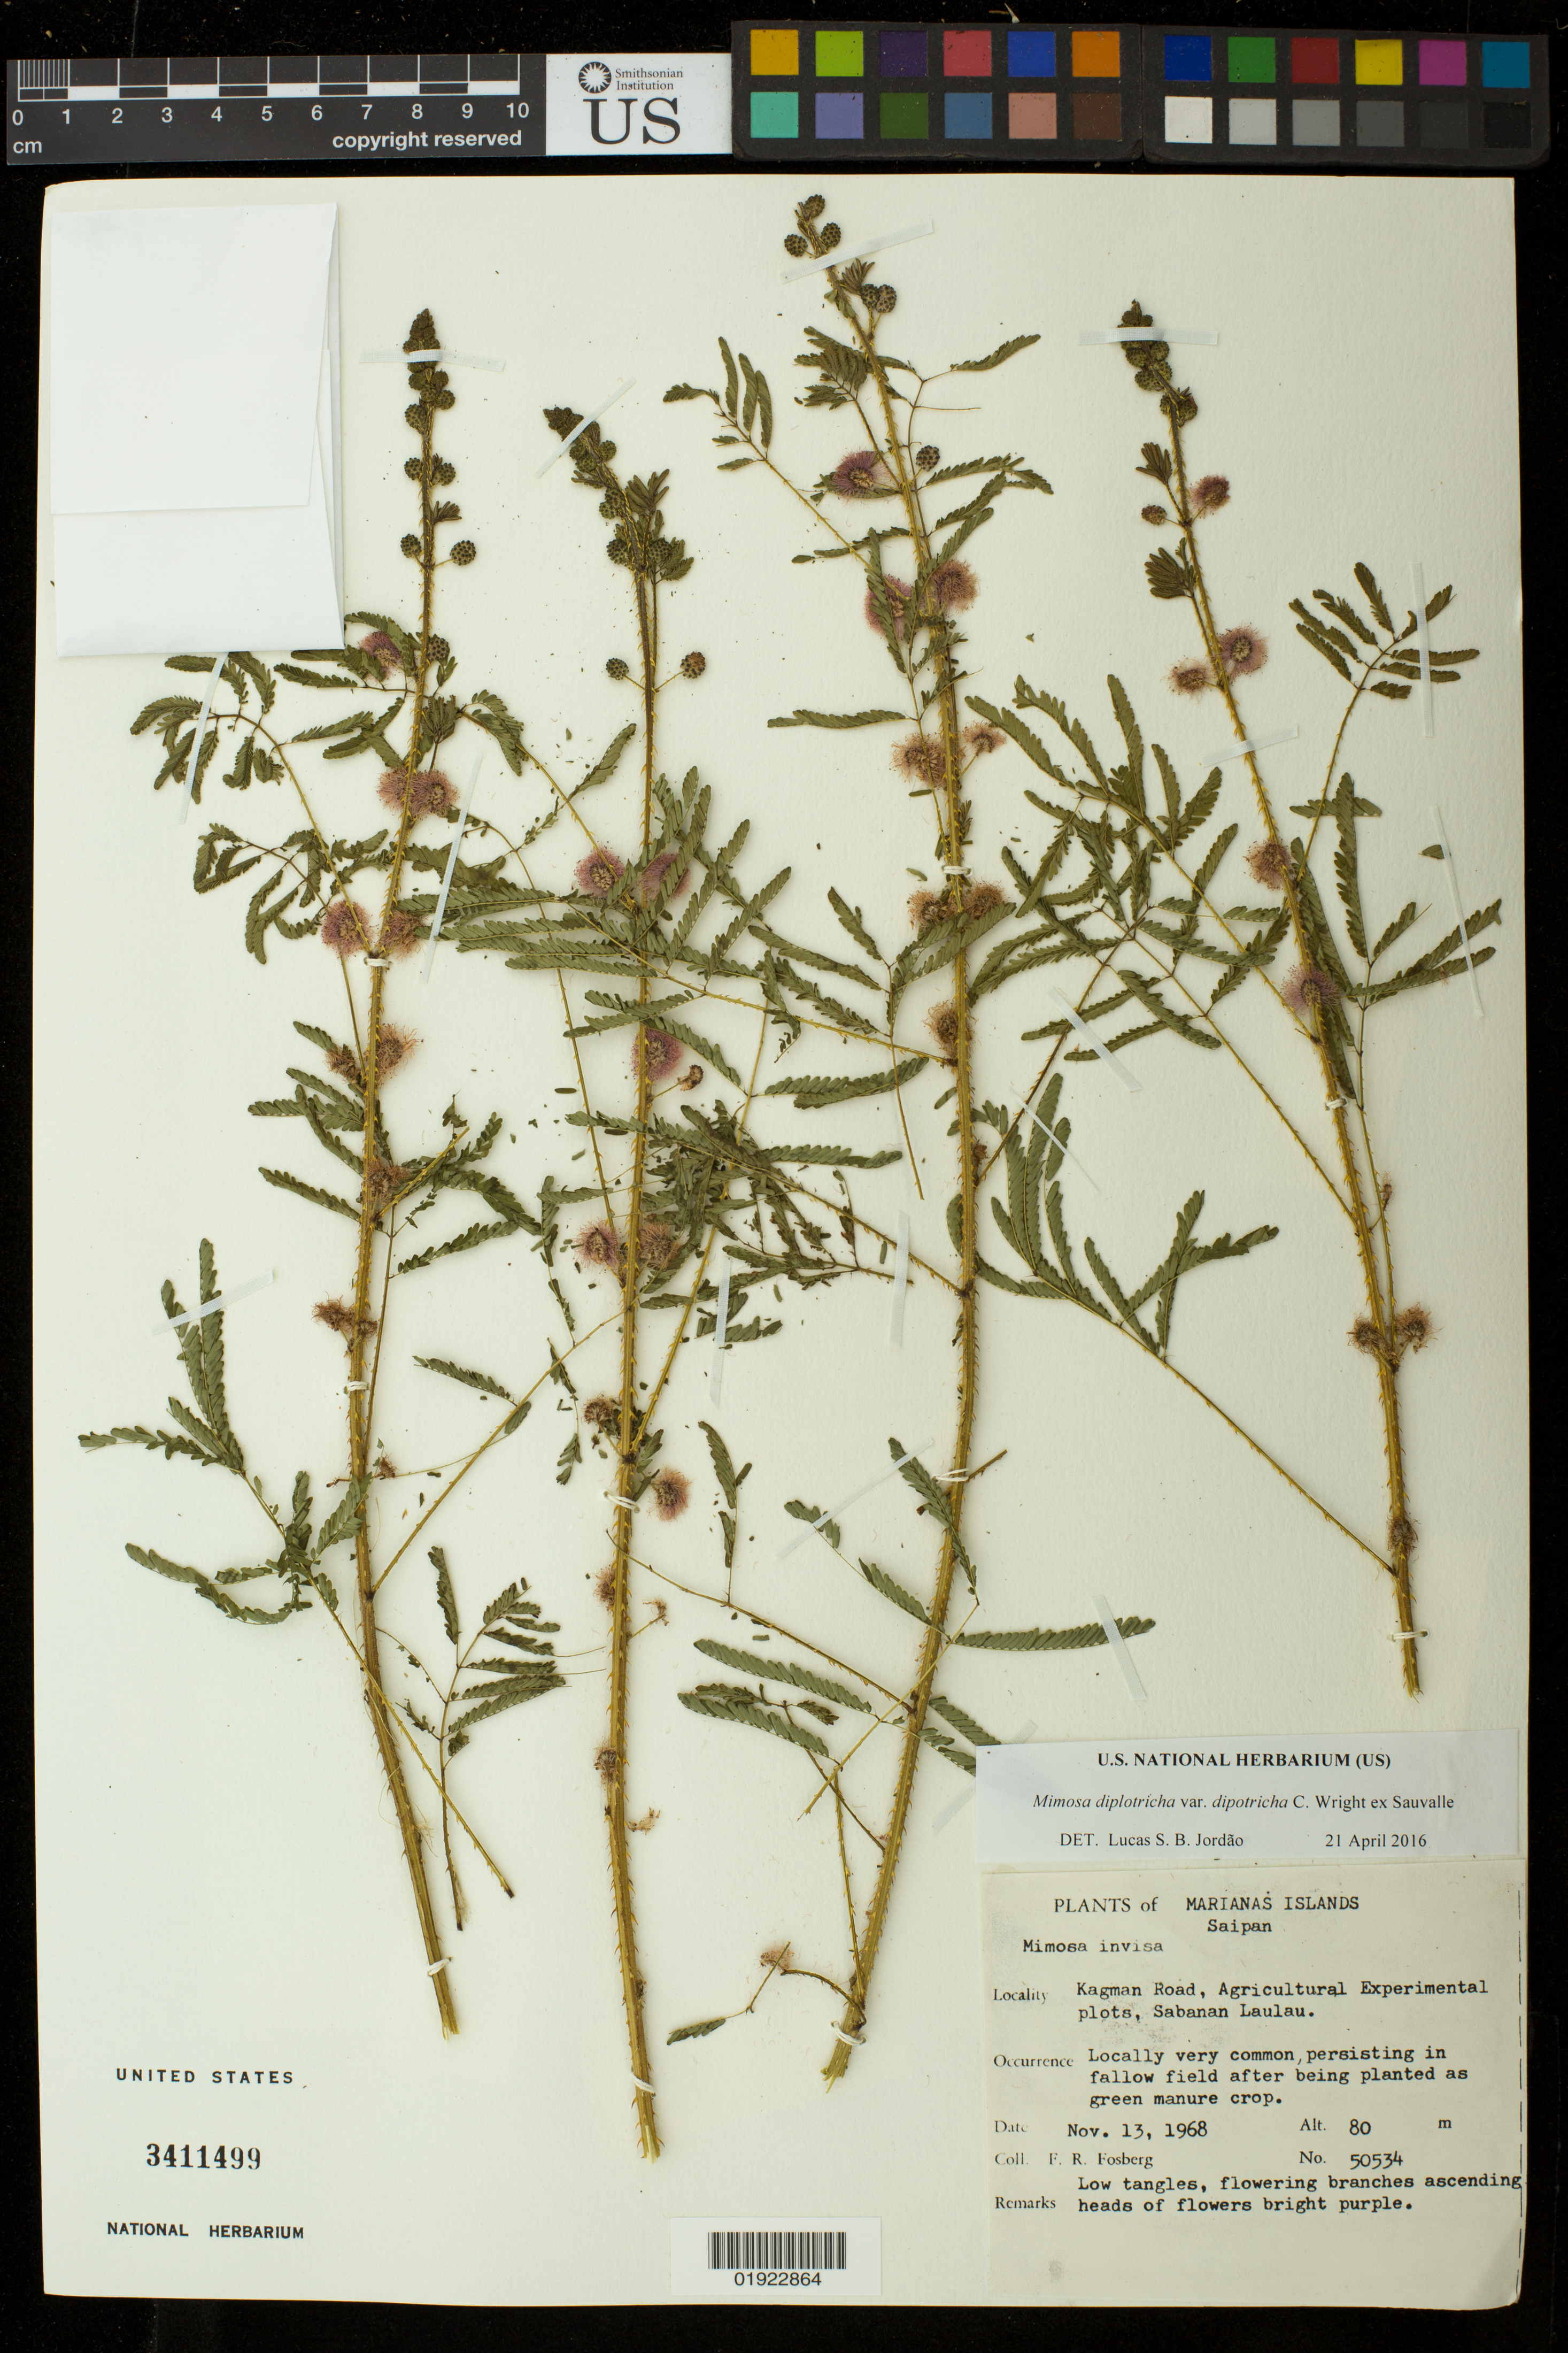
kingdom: Plantae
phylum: Tracheophyta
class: Magnoliopsida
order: Fabales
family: Fabaceae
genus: Mimosa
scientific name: Mimosa diplotricha var. diplotricha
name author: C. Wright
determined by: Jordão, Lucas S.B.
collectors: F. R. Fosberg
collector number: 50534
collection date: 1968-11-13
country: Northern Mariana Islands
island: Saipan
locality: Kagman Road, Agricultural Experimental Plots, Sabanan Laulau.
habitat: Locally very common, persisting in fallow field after being planted as green manure crop.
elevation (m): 80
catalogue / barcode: US 3411499